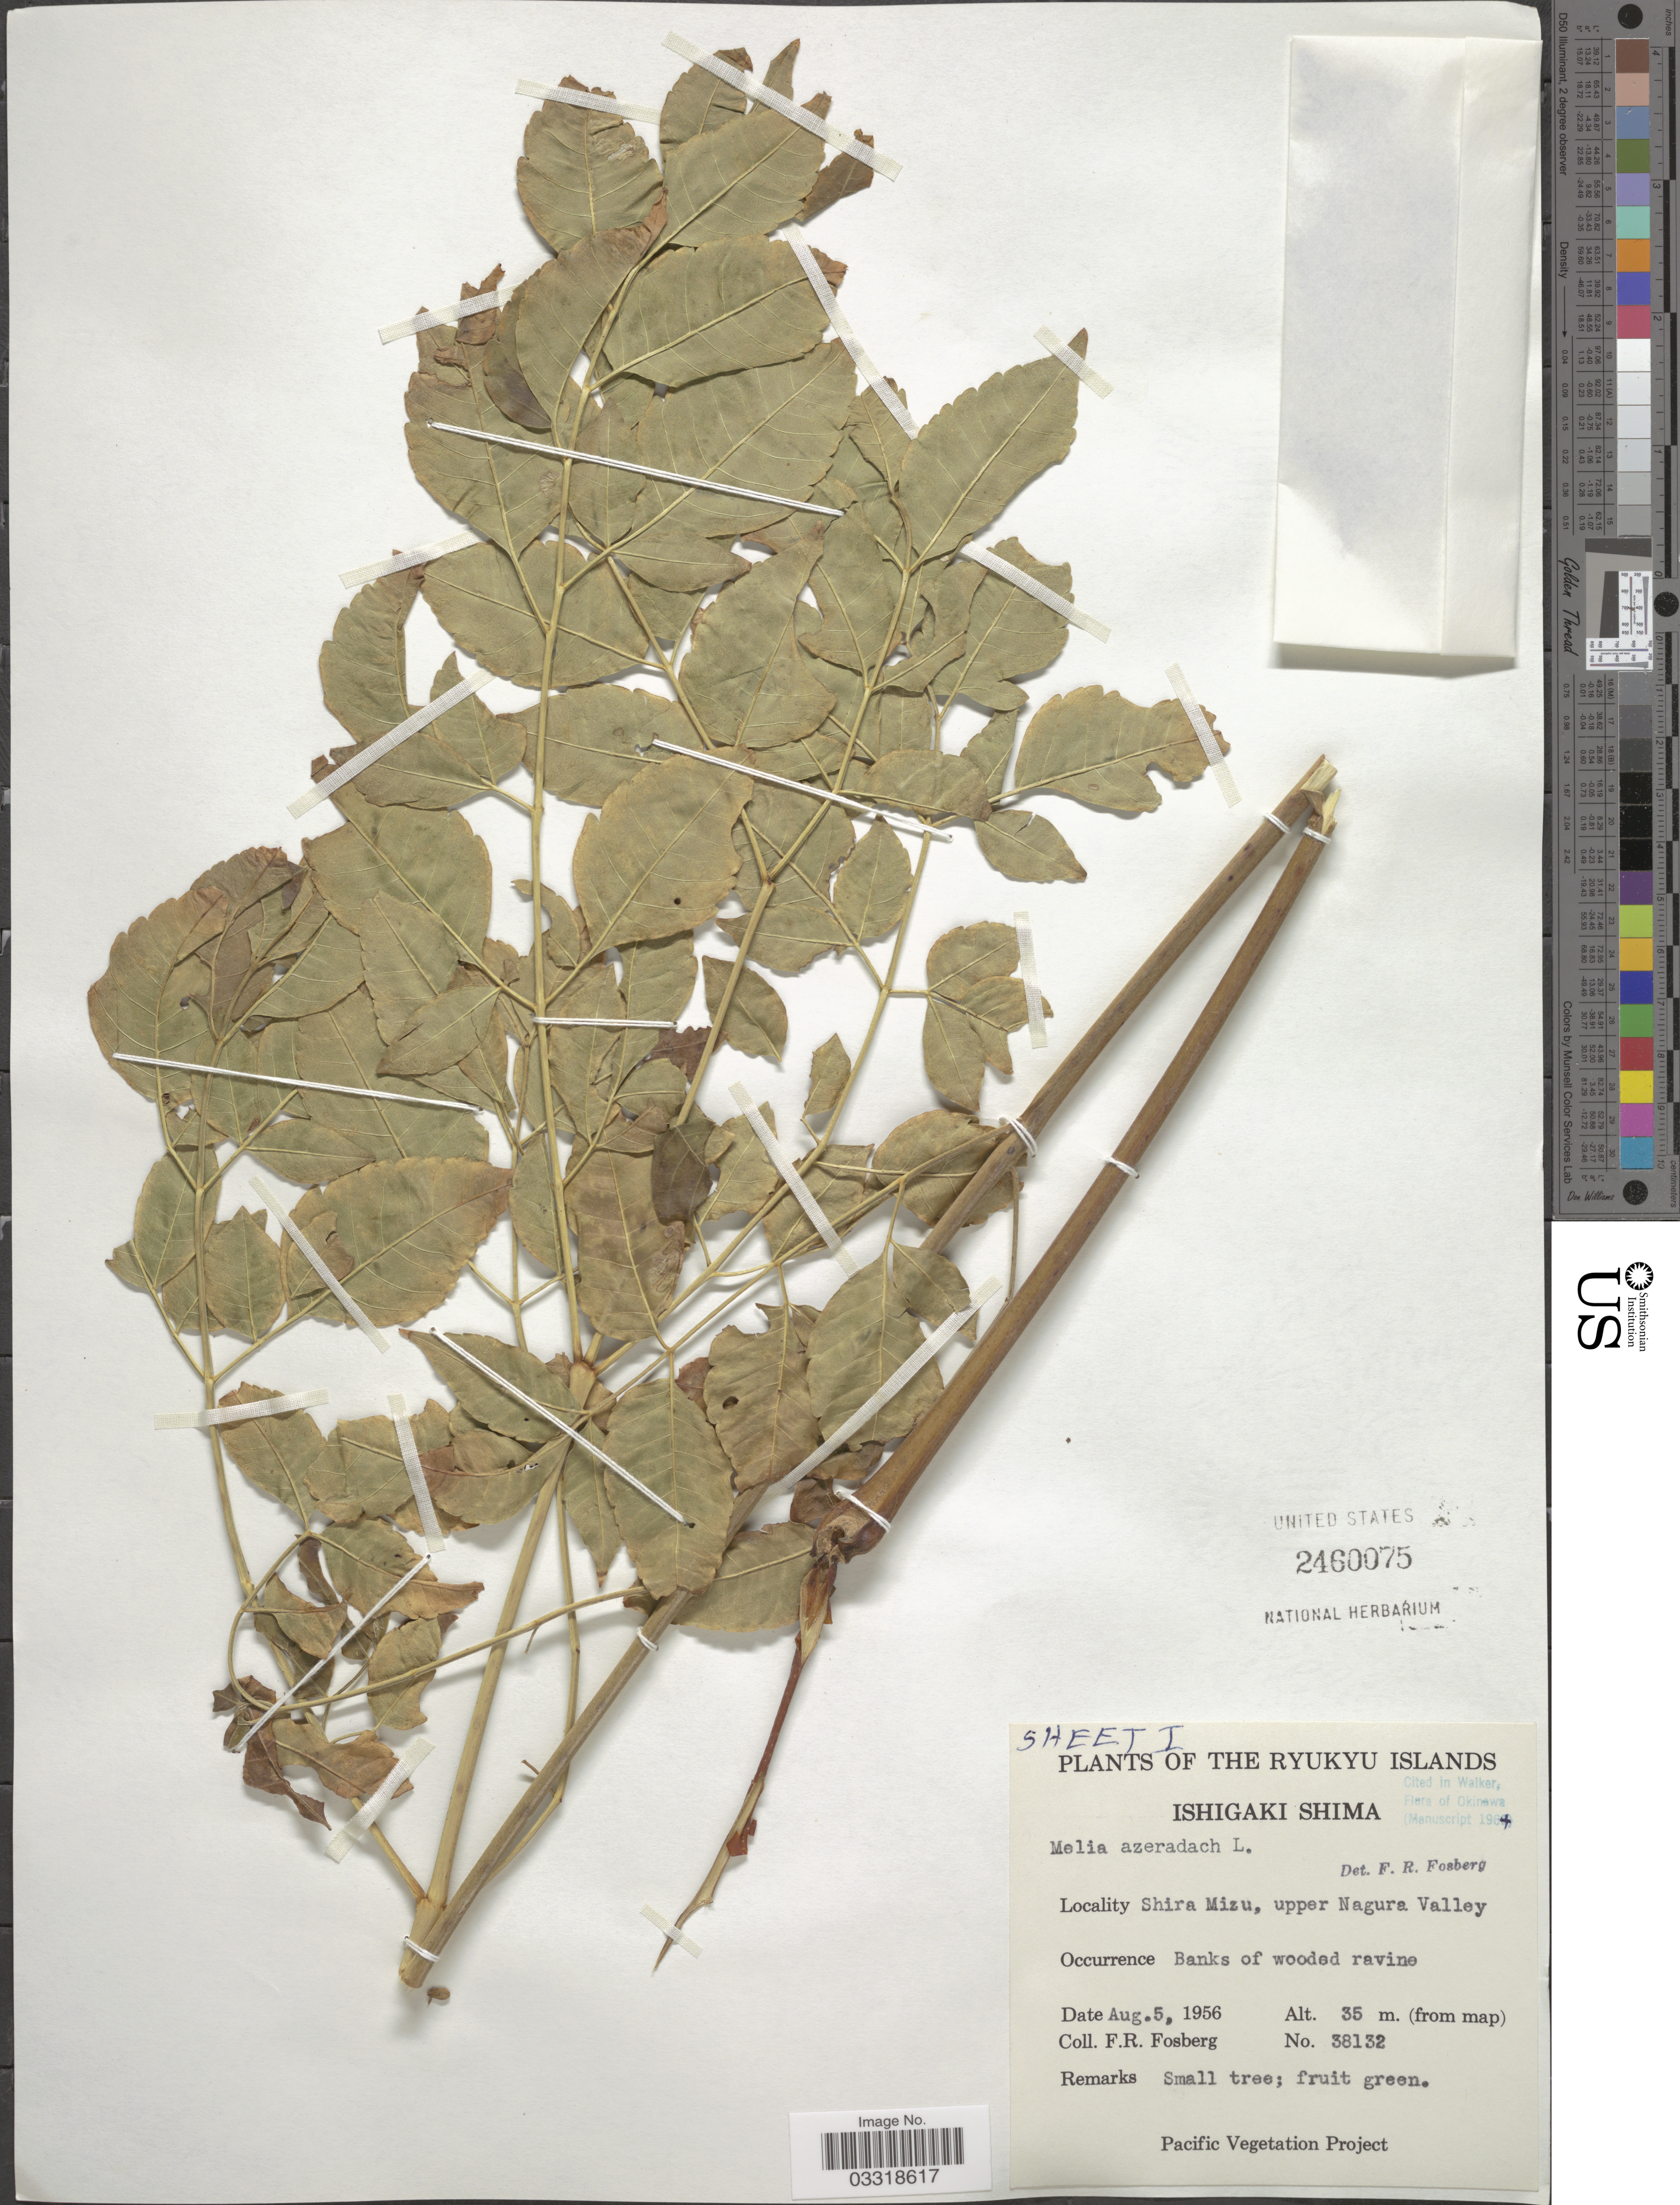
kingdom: Plantae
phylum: Tracheophyta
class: Magnoliopsida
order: Sapindales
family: Meliaceae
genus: Melia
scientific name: Melia azedarach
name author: L.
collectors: F. R. Fosberg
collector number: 38132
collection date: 1956-08-05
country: Japan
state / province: Okinawa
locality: The Ryukyu Islands. Ishigaki Shima. Shira Mizu, upper Nagura Valley.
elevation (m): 35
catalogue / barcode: US 2460075